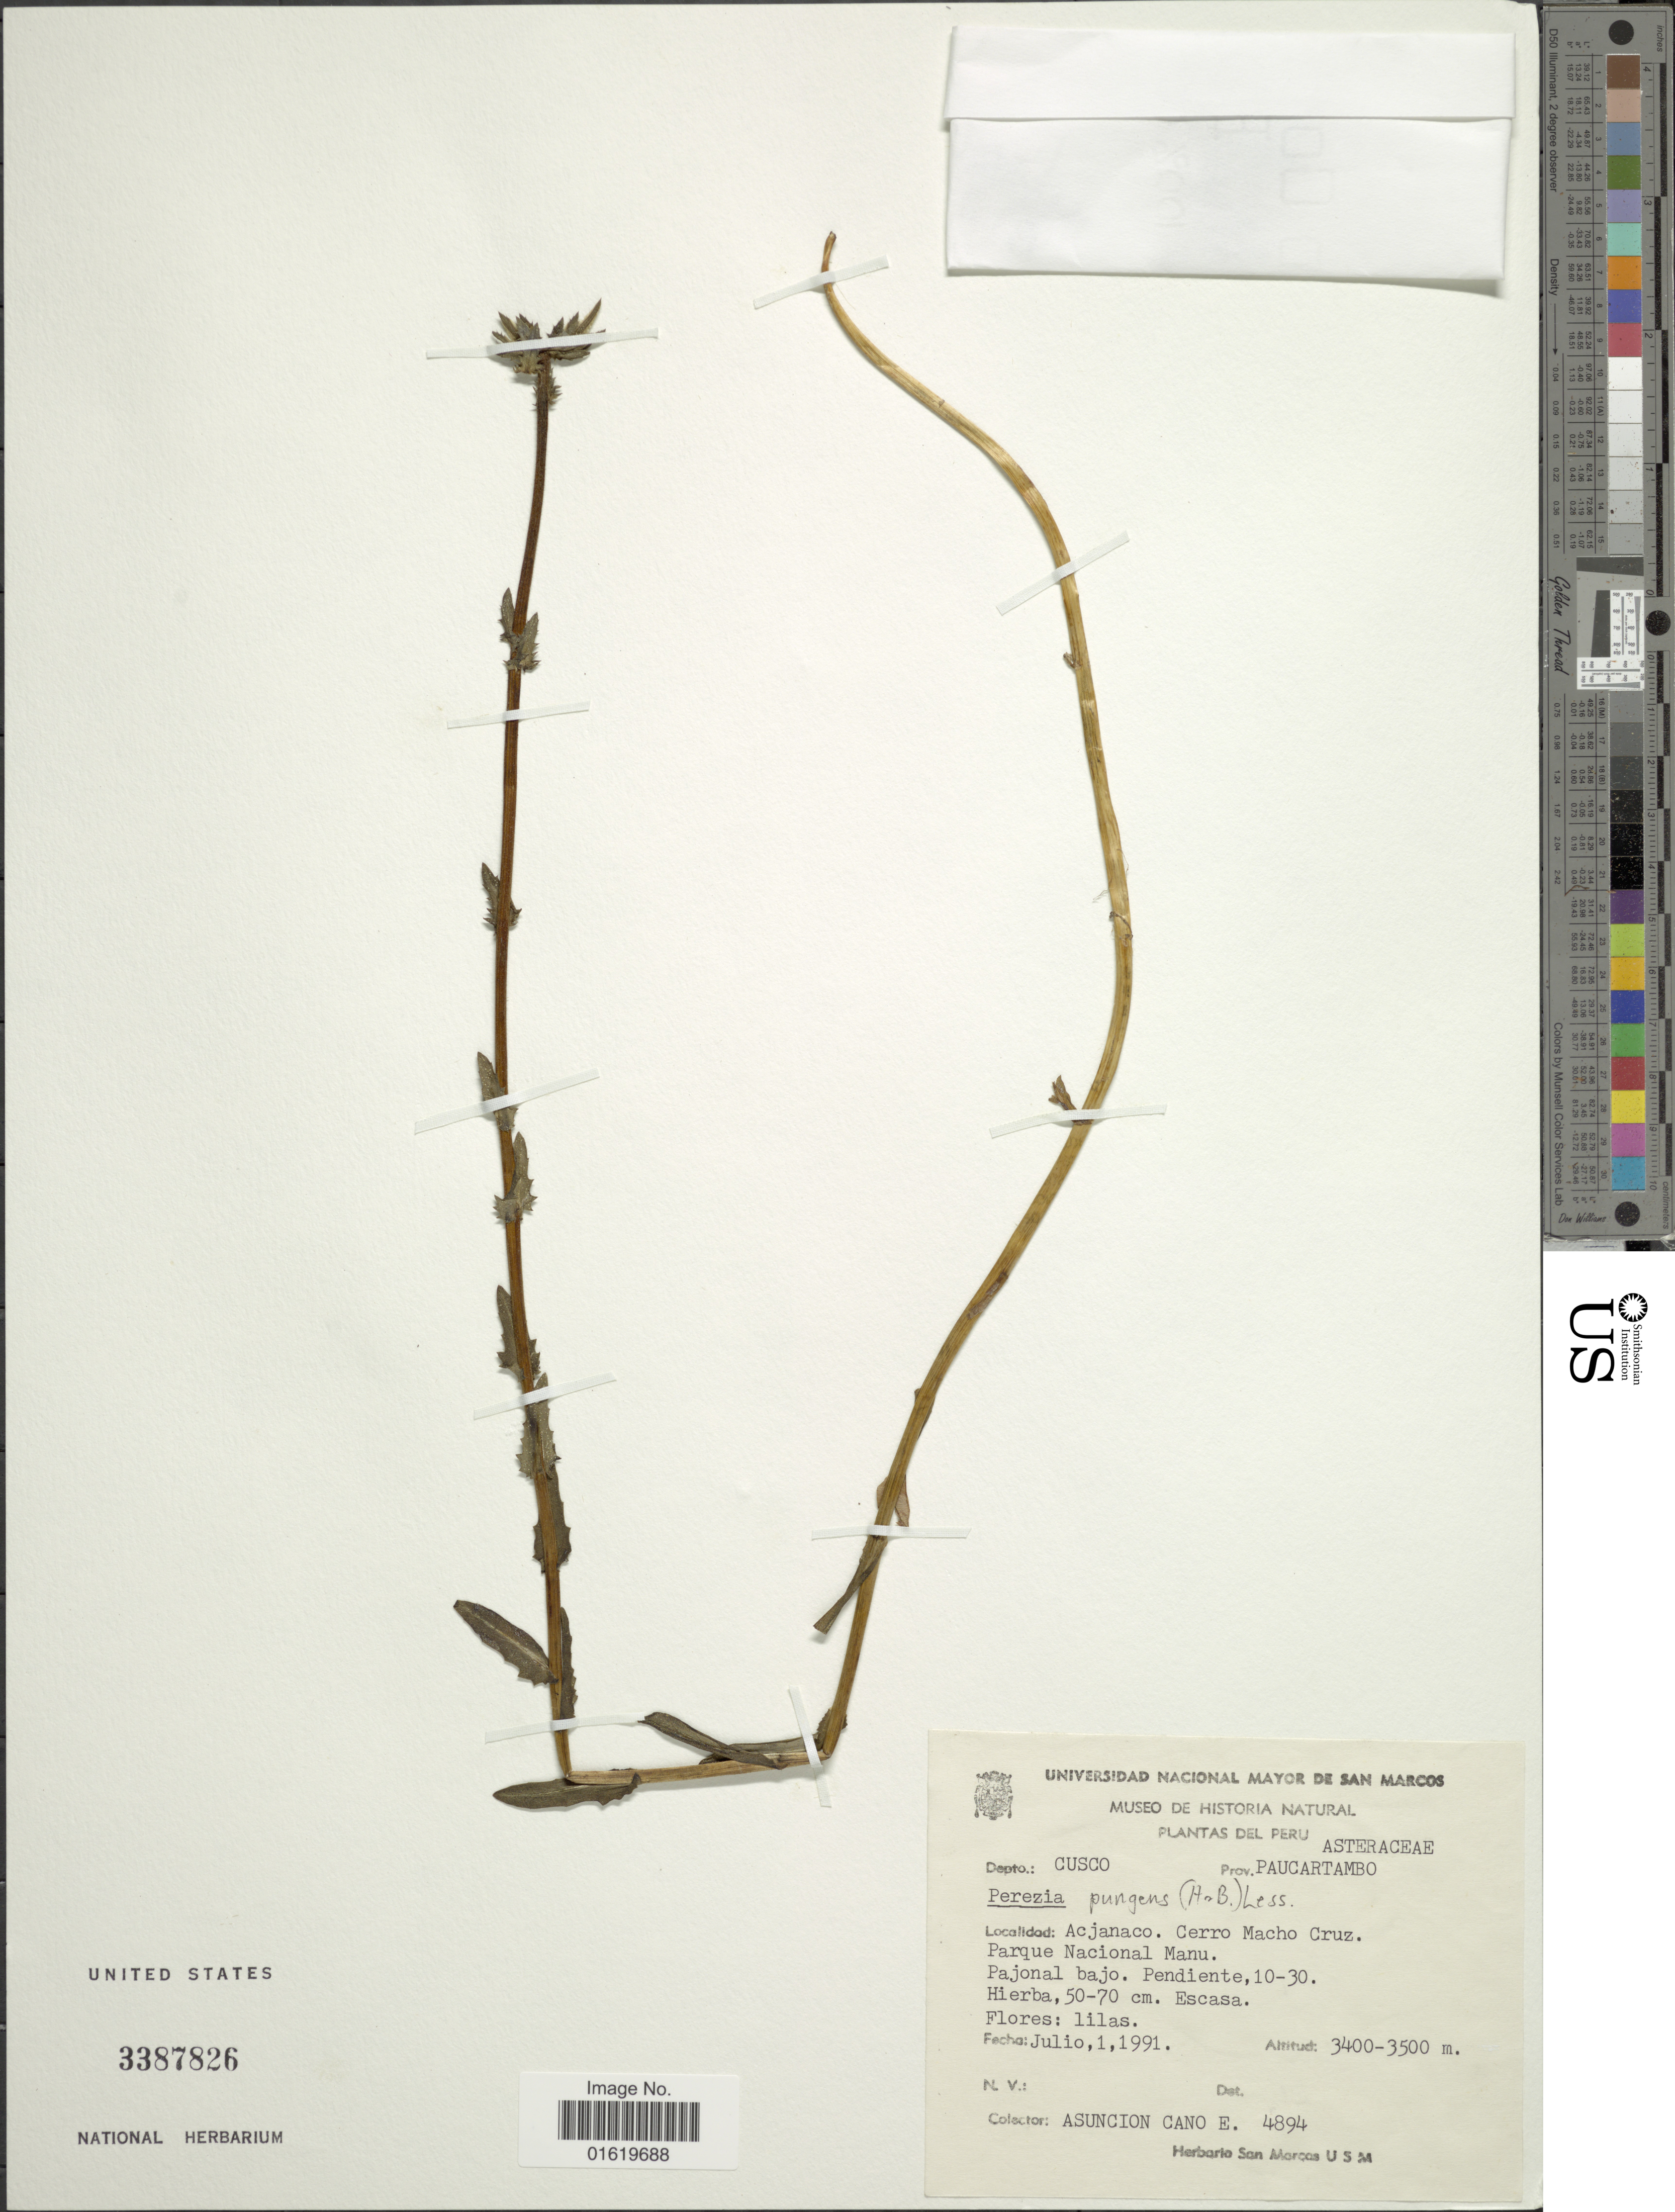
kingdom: Plantae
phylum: Tracheophyta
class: Magnoliopsida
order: Asterales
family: Asteraceae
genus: Perezia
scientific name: Perezia pungens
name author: (Humb. & Bonpl.) Less.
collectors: A. Cano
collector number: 4894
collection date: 1991-07-01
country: Peru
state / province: Cusco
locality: Depto.: Cusco. Prov. Paucartambo. Acjanaco. Cerro Macho Cruz. Parque Nacional Manu. Pajonal bajo.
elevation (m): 3400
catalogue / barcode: US 3387826